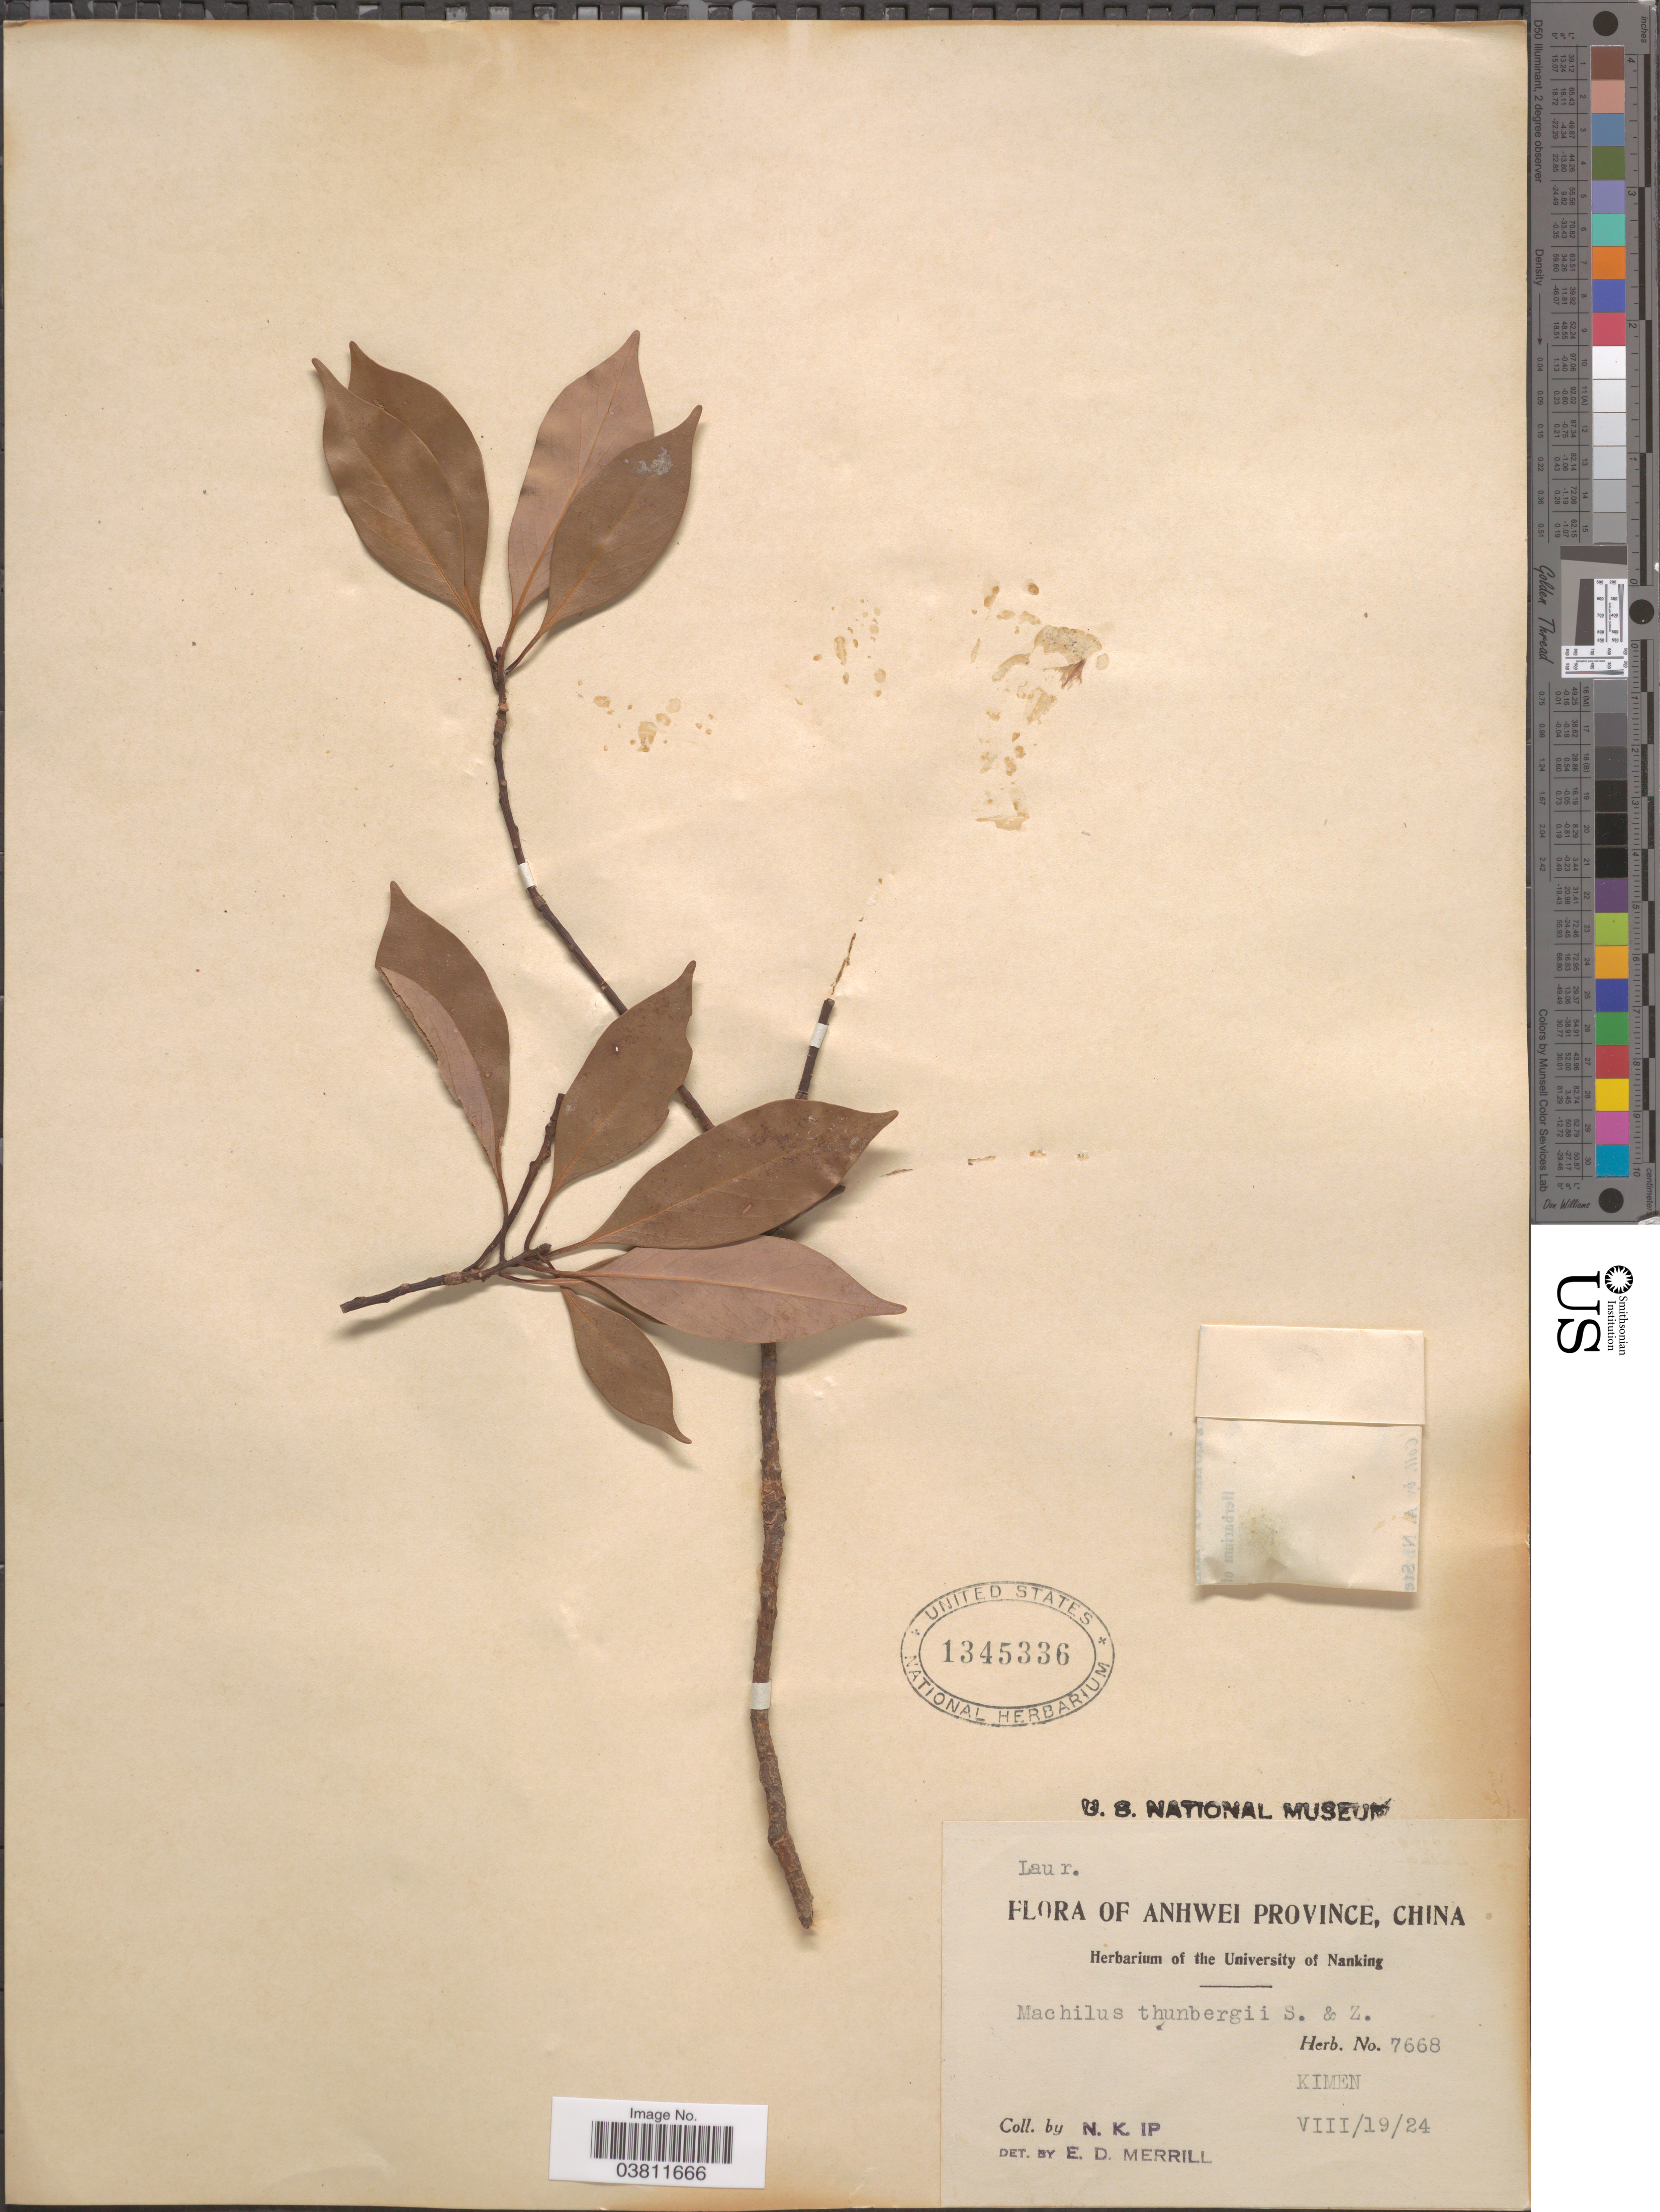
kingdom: Plantae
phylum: Tracheophyta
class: Magnoliopsida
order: Laurales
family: Lauraceae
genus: Machilus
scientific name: Machilus thunbergii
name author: Siebold & Zucc.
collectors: N. Ip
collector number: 7668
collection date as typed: Transcribed d/m/y: 19/8/24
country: China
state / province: Anhui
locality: Anhwei Province. Kimen.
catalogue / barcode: US 1345336